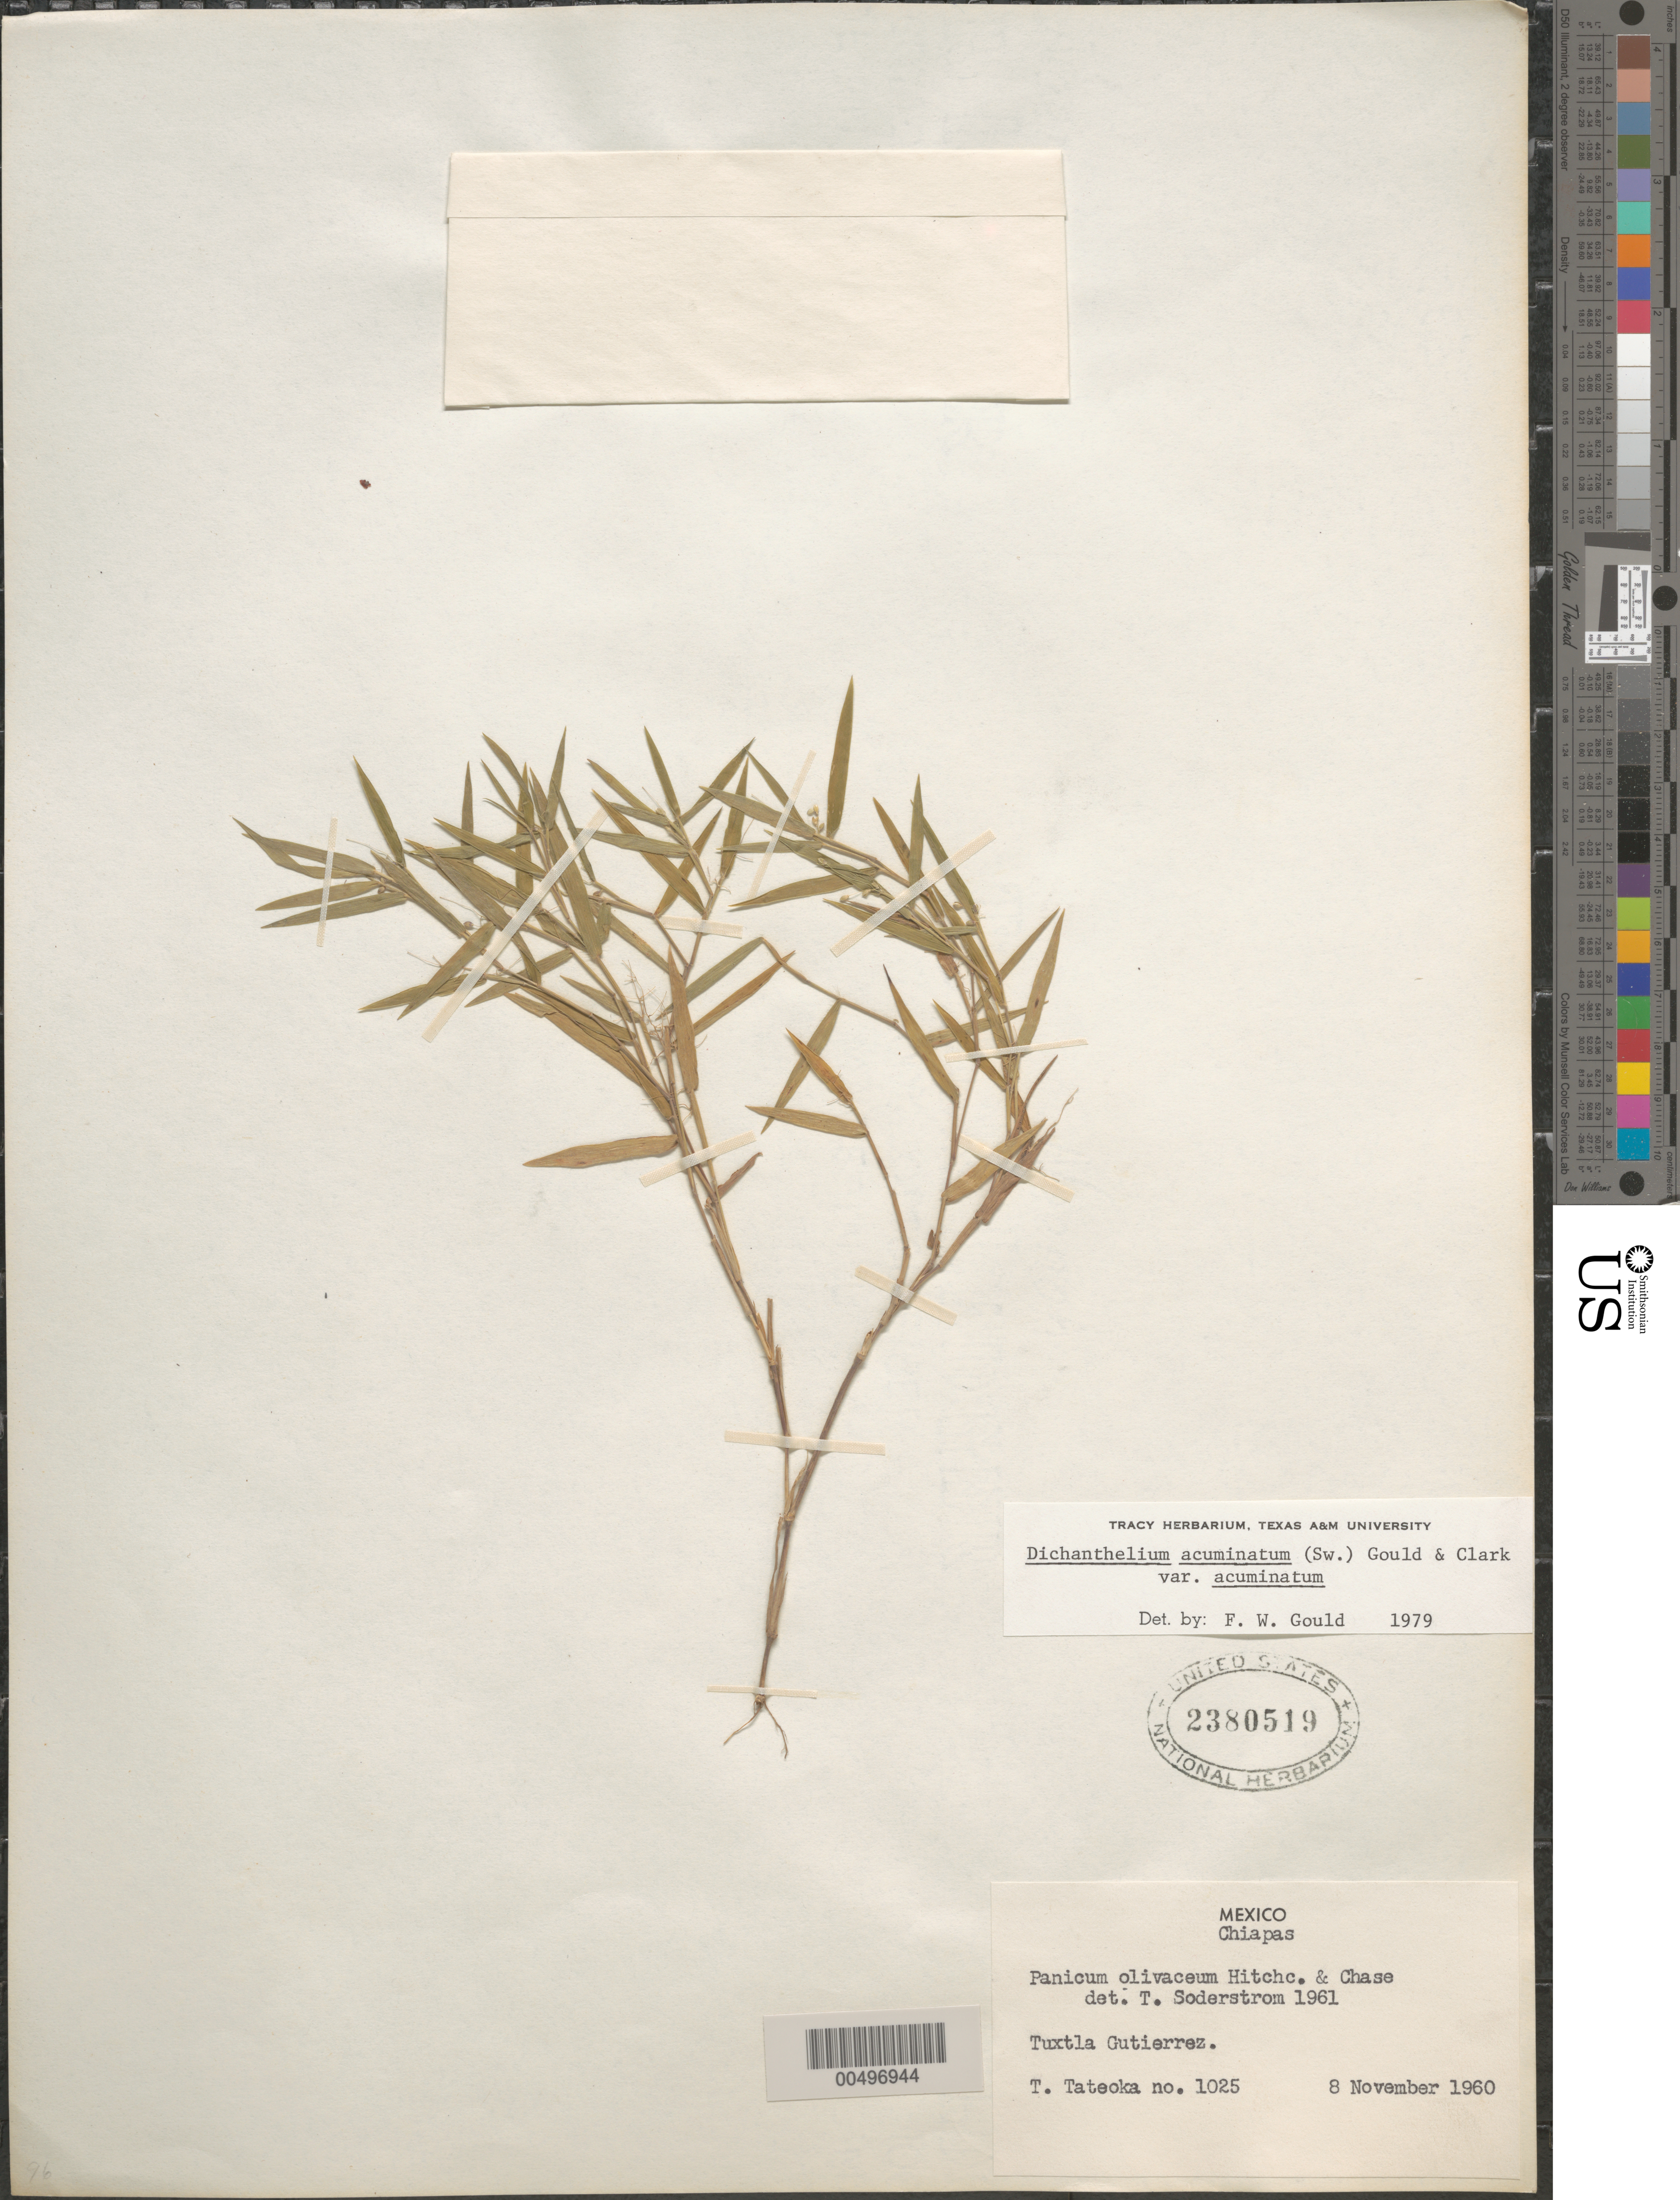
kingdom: Plantae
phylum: Tracheophyta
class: Liliopsida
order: Poales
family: Poaceae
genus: Dichanthelium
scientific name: Dichanthelium acuminatum var. acuminatum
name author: (Sw.) Gould & C.A. Clark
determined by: Gould, F. W.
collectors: T. Tateoka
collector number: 1025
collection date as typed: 8 Nov 1960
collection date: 1960-11-08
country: Mexico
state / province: Chiapas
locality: Tuxtla Gutierrez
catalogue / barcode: US 2380519